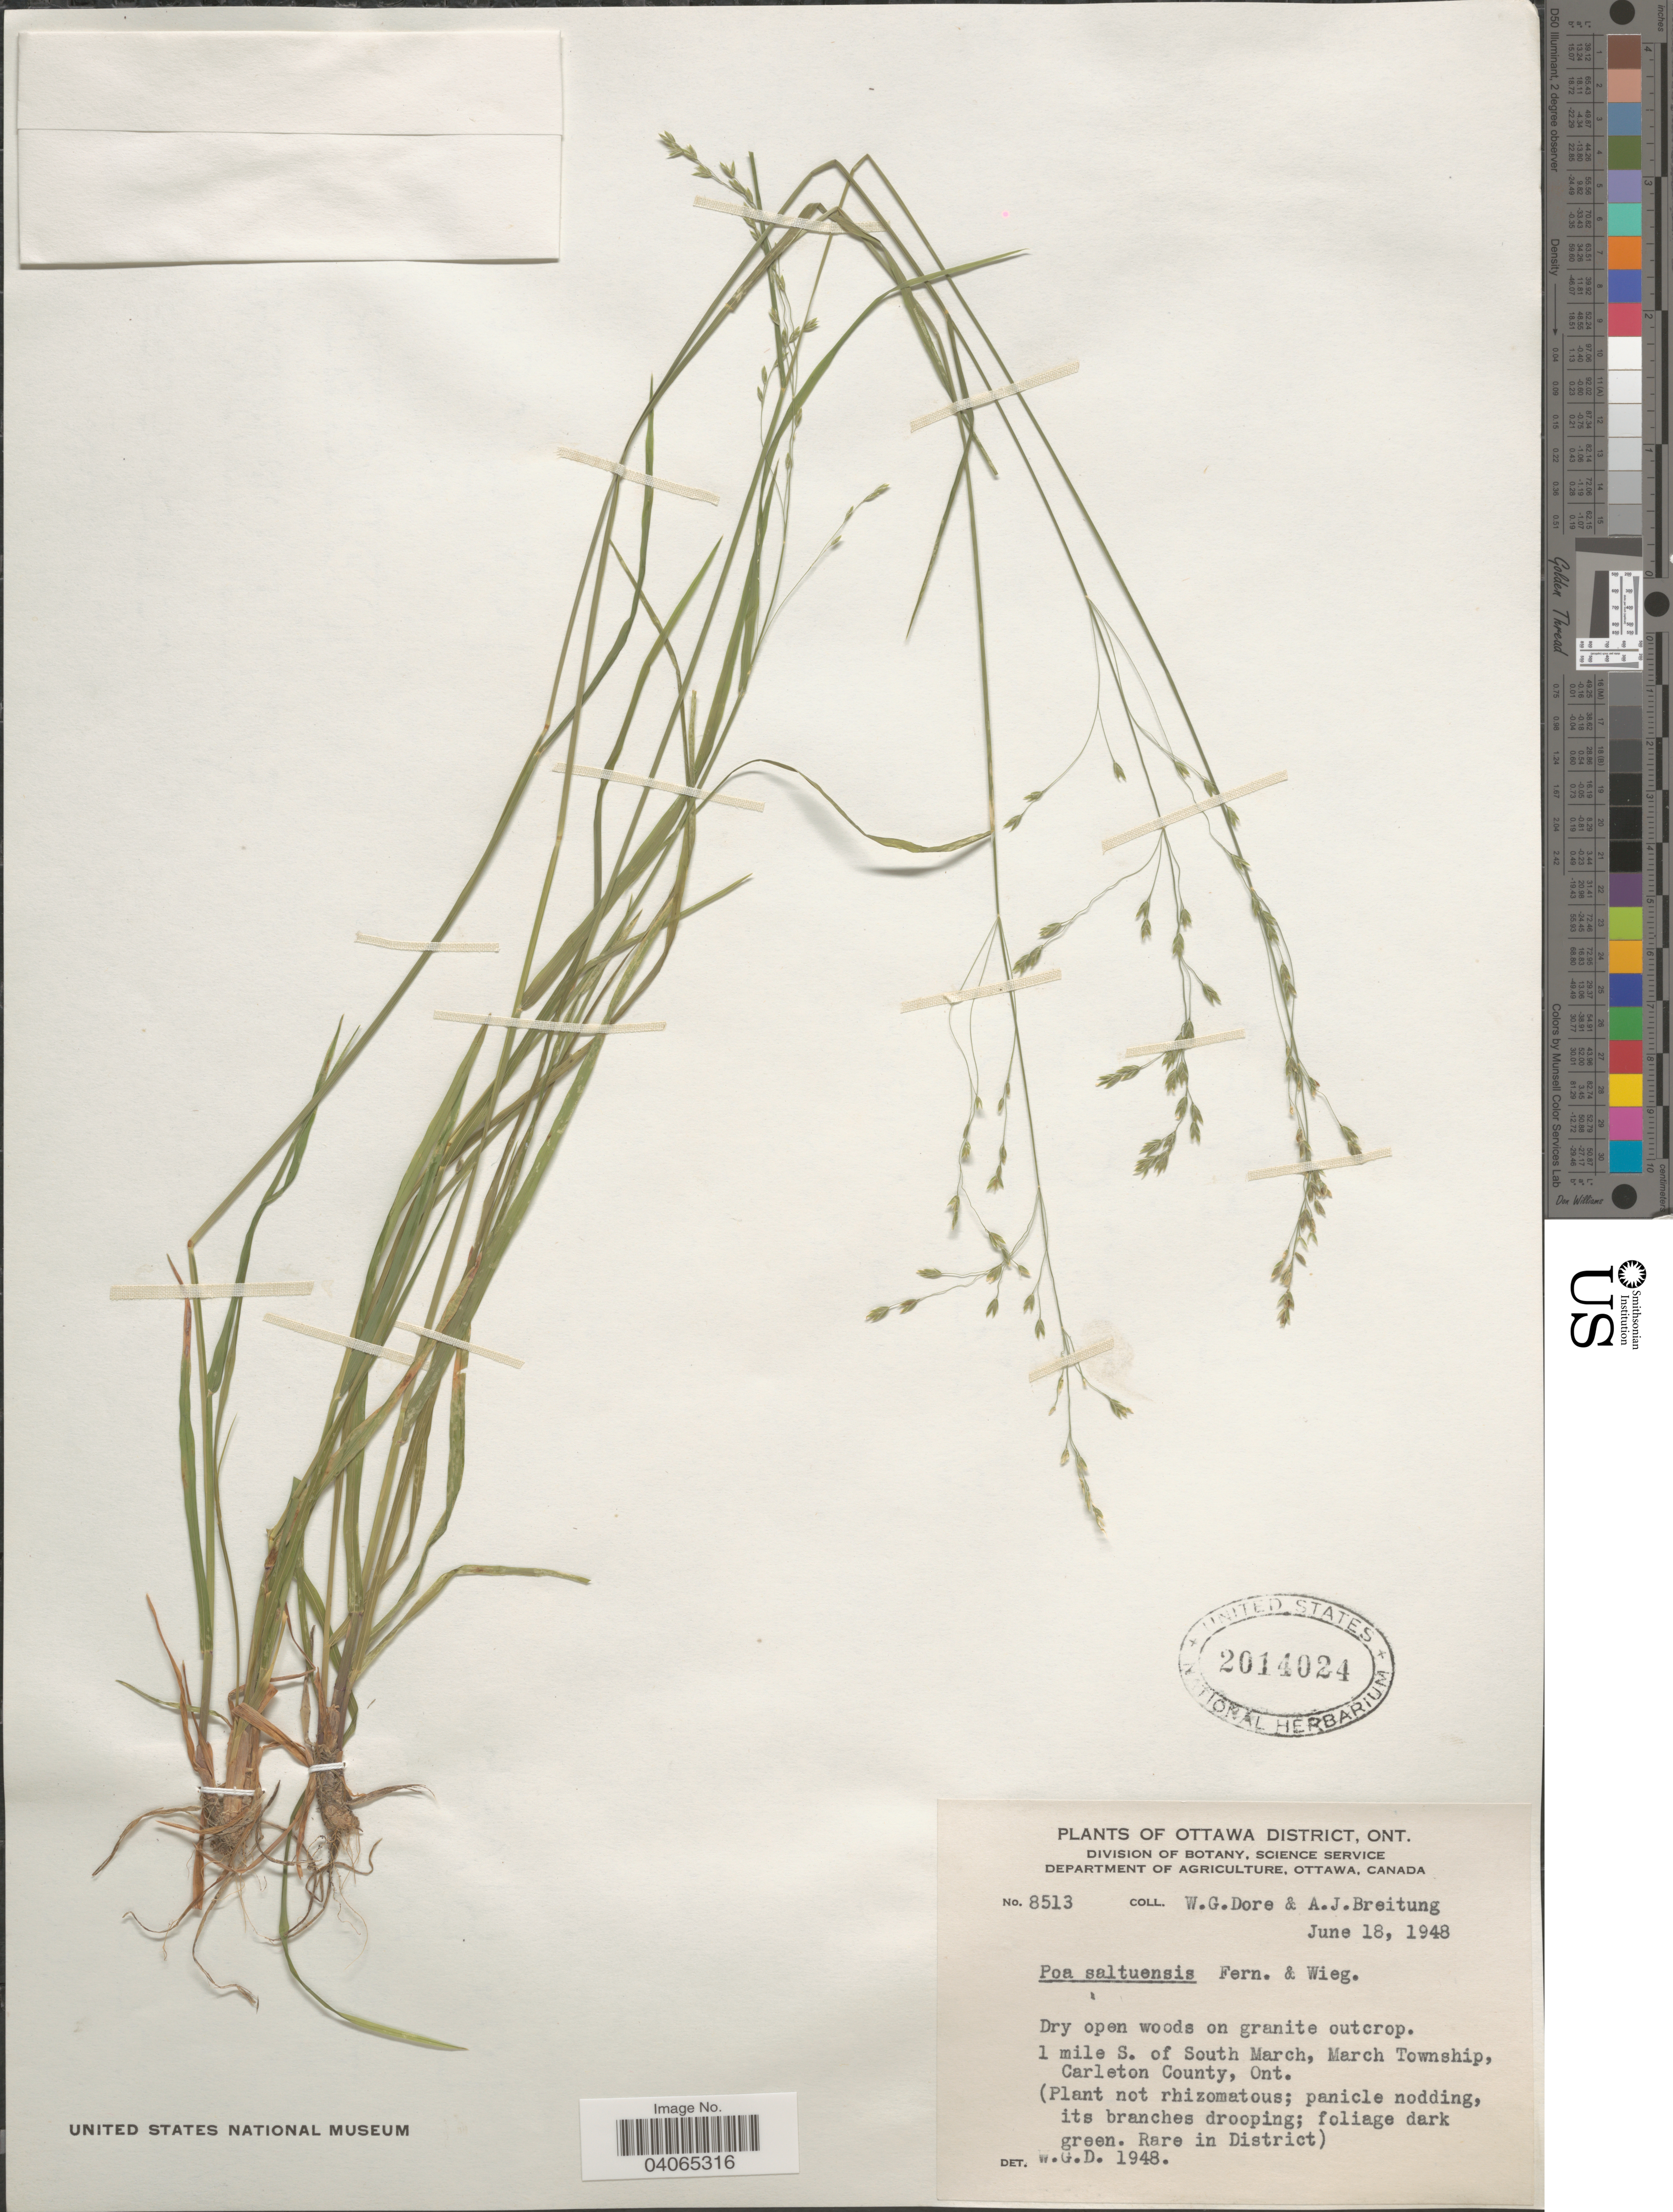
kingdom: Plantae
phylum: Tracheophyta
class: Liliopsida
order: Poales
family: Poaceae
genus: Poa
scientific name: Poa saltuensis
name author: Fernald & Wiegand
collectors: W. Dore & A. Breitung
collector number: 8513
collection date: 1948-06-18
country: Canada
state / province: Ontario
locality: Ottawa District. Dry open woods on granite outcrop. 1 mile S. of South March, March Township, Carleton County.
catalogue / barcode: US 2014024